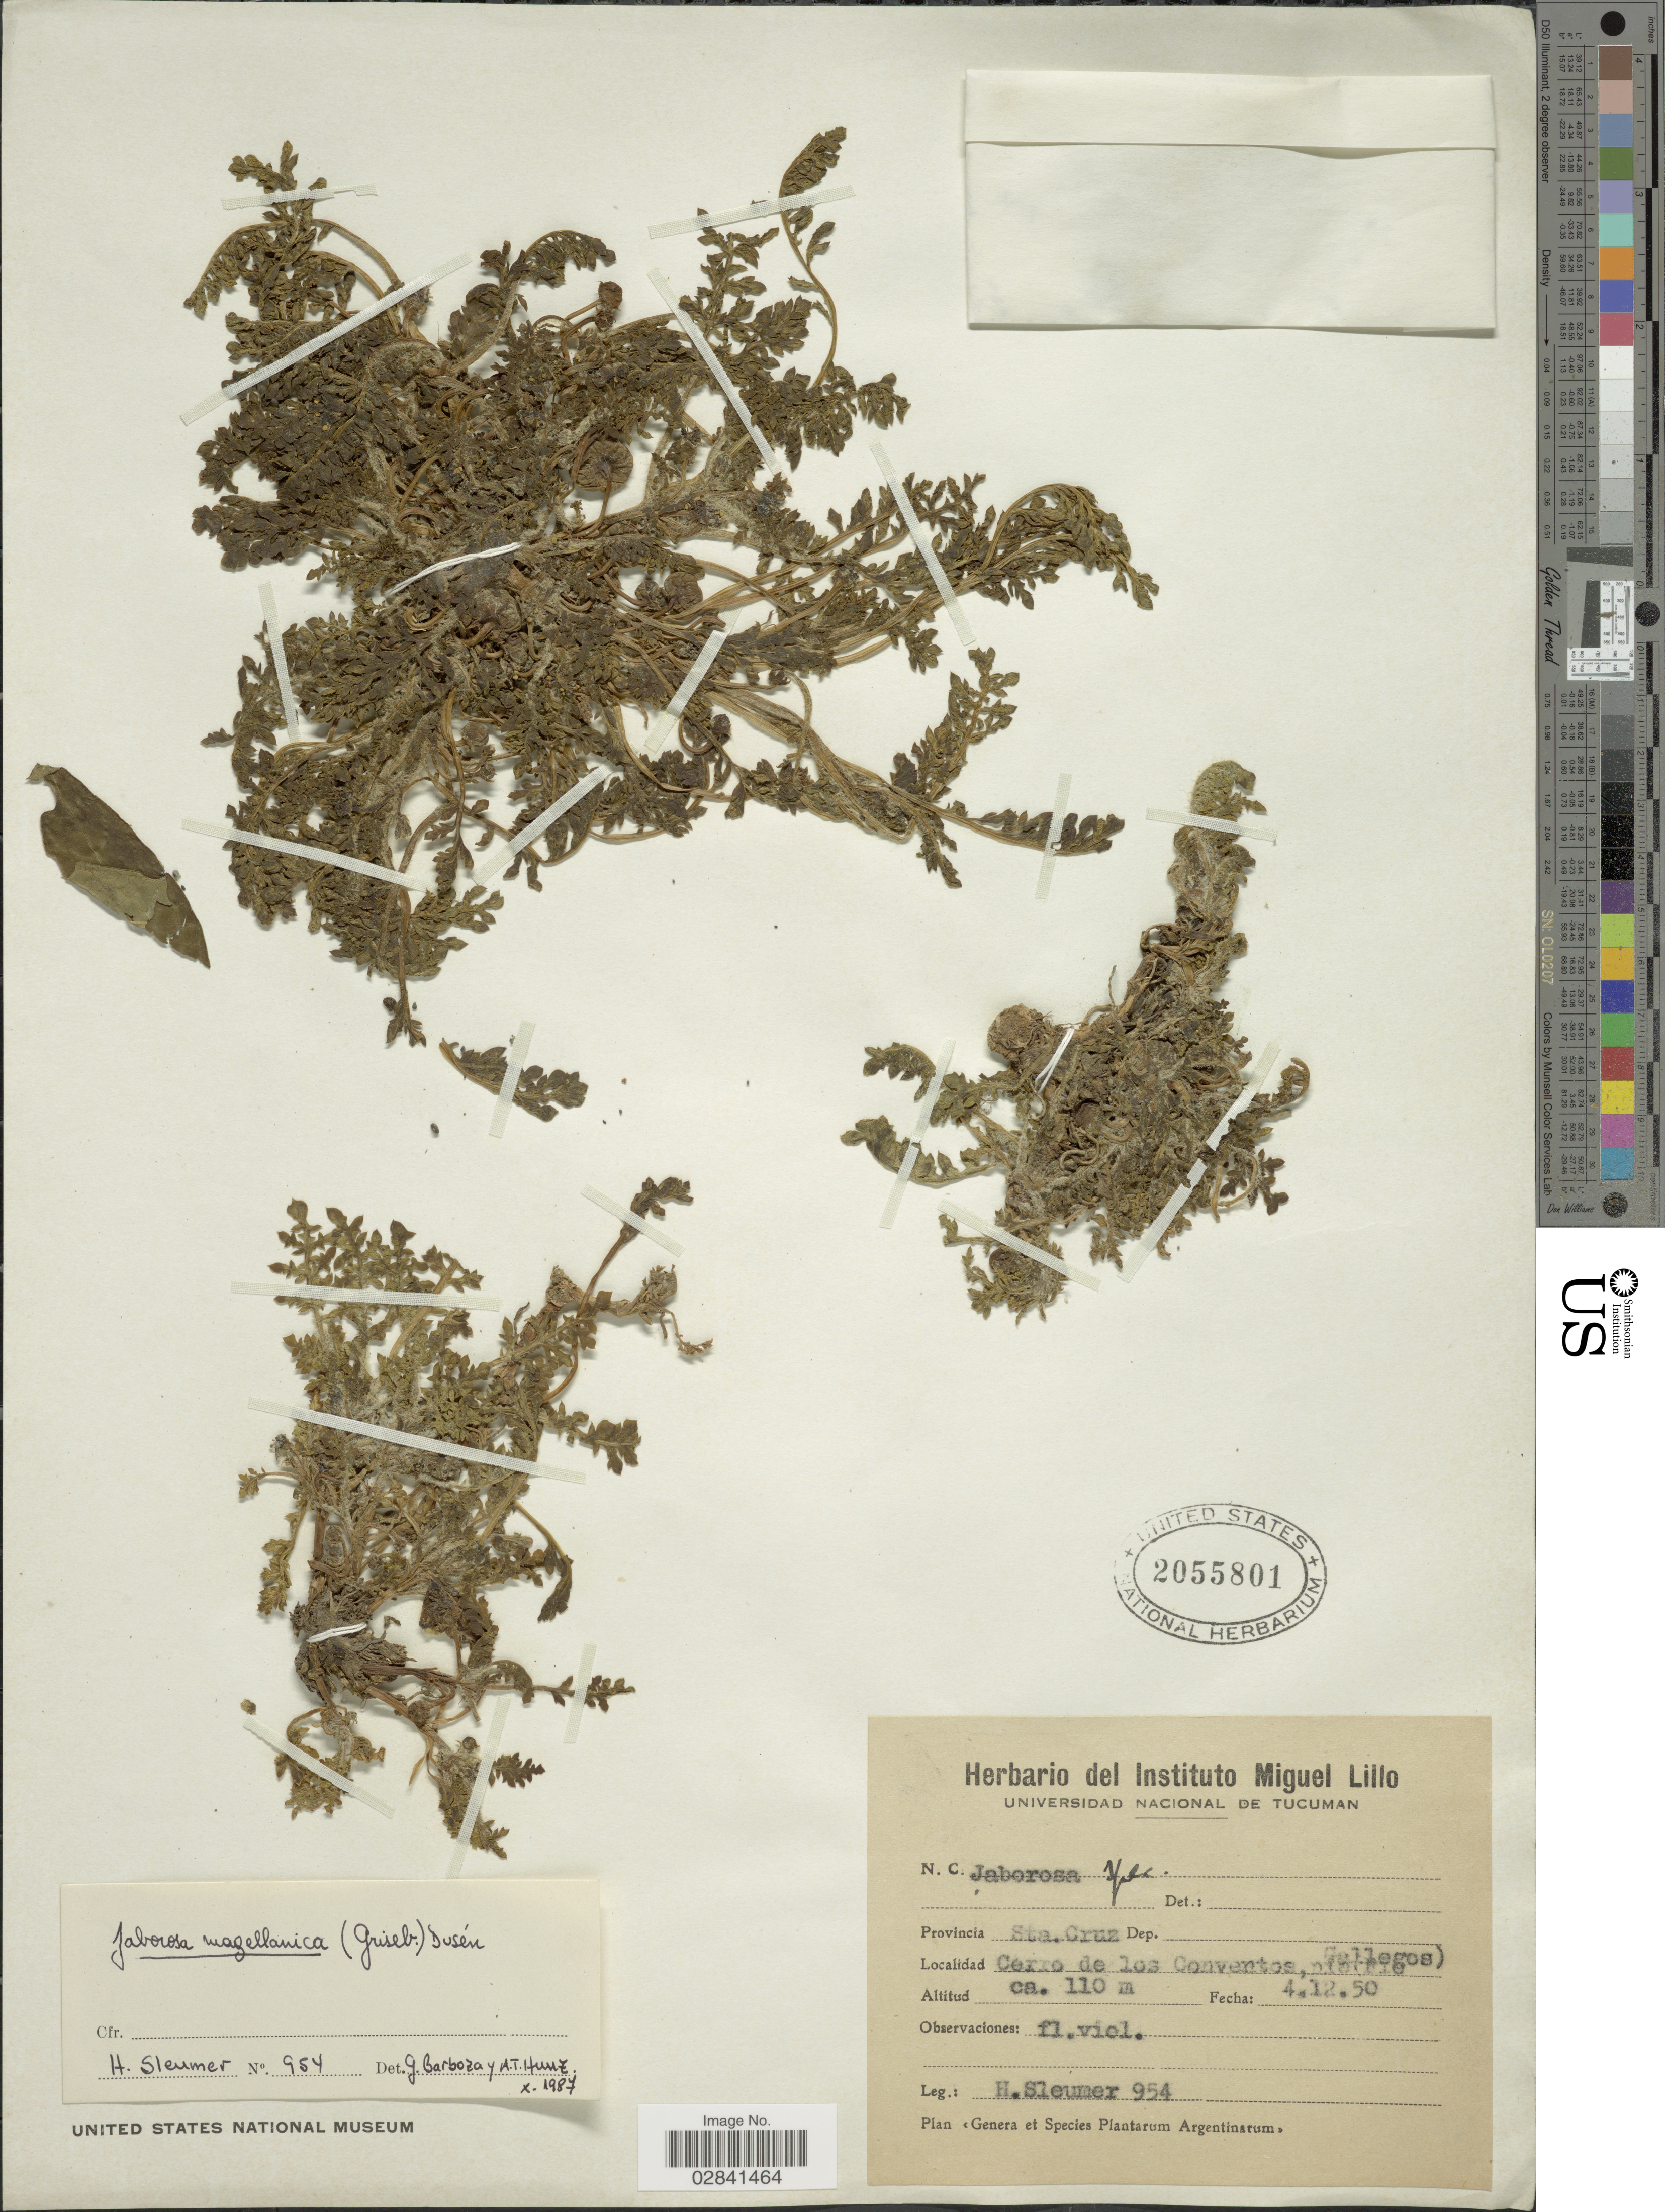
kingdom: Plantae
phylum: Tracheophyta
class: Magnoliopsida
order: Solanales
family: Solanaceae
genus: Jaborosa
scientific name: Jaborosa magellanica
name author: (Griseb.) Dusén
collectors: H. O. Sleumer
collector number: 954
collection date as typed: Transcribed d/m/y: 4/12/50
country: Argentina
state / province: Santa Cruz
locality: Cerro de los Convertos, prairie Gallegos).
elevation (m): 110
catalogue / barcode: US 2055801